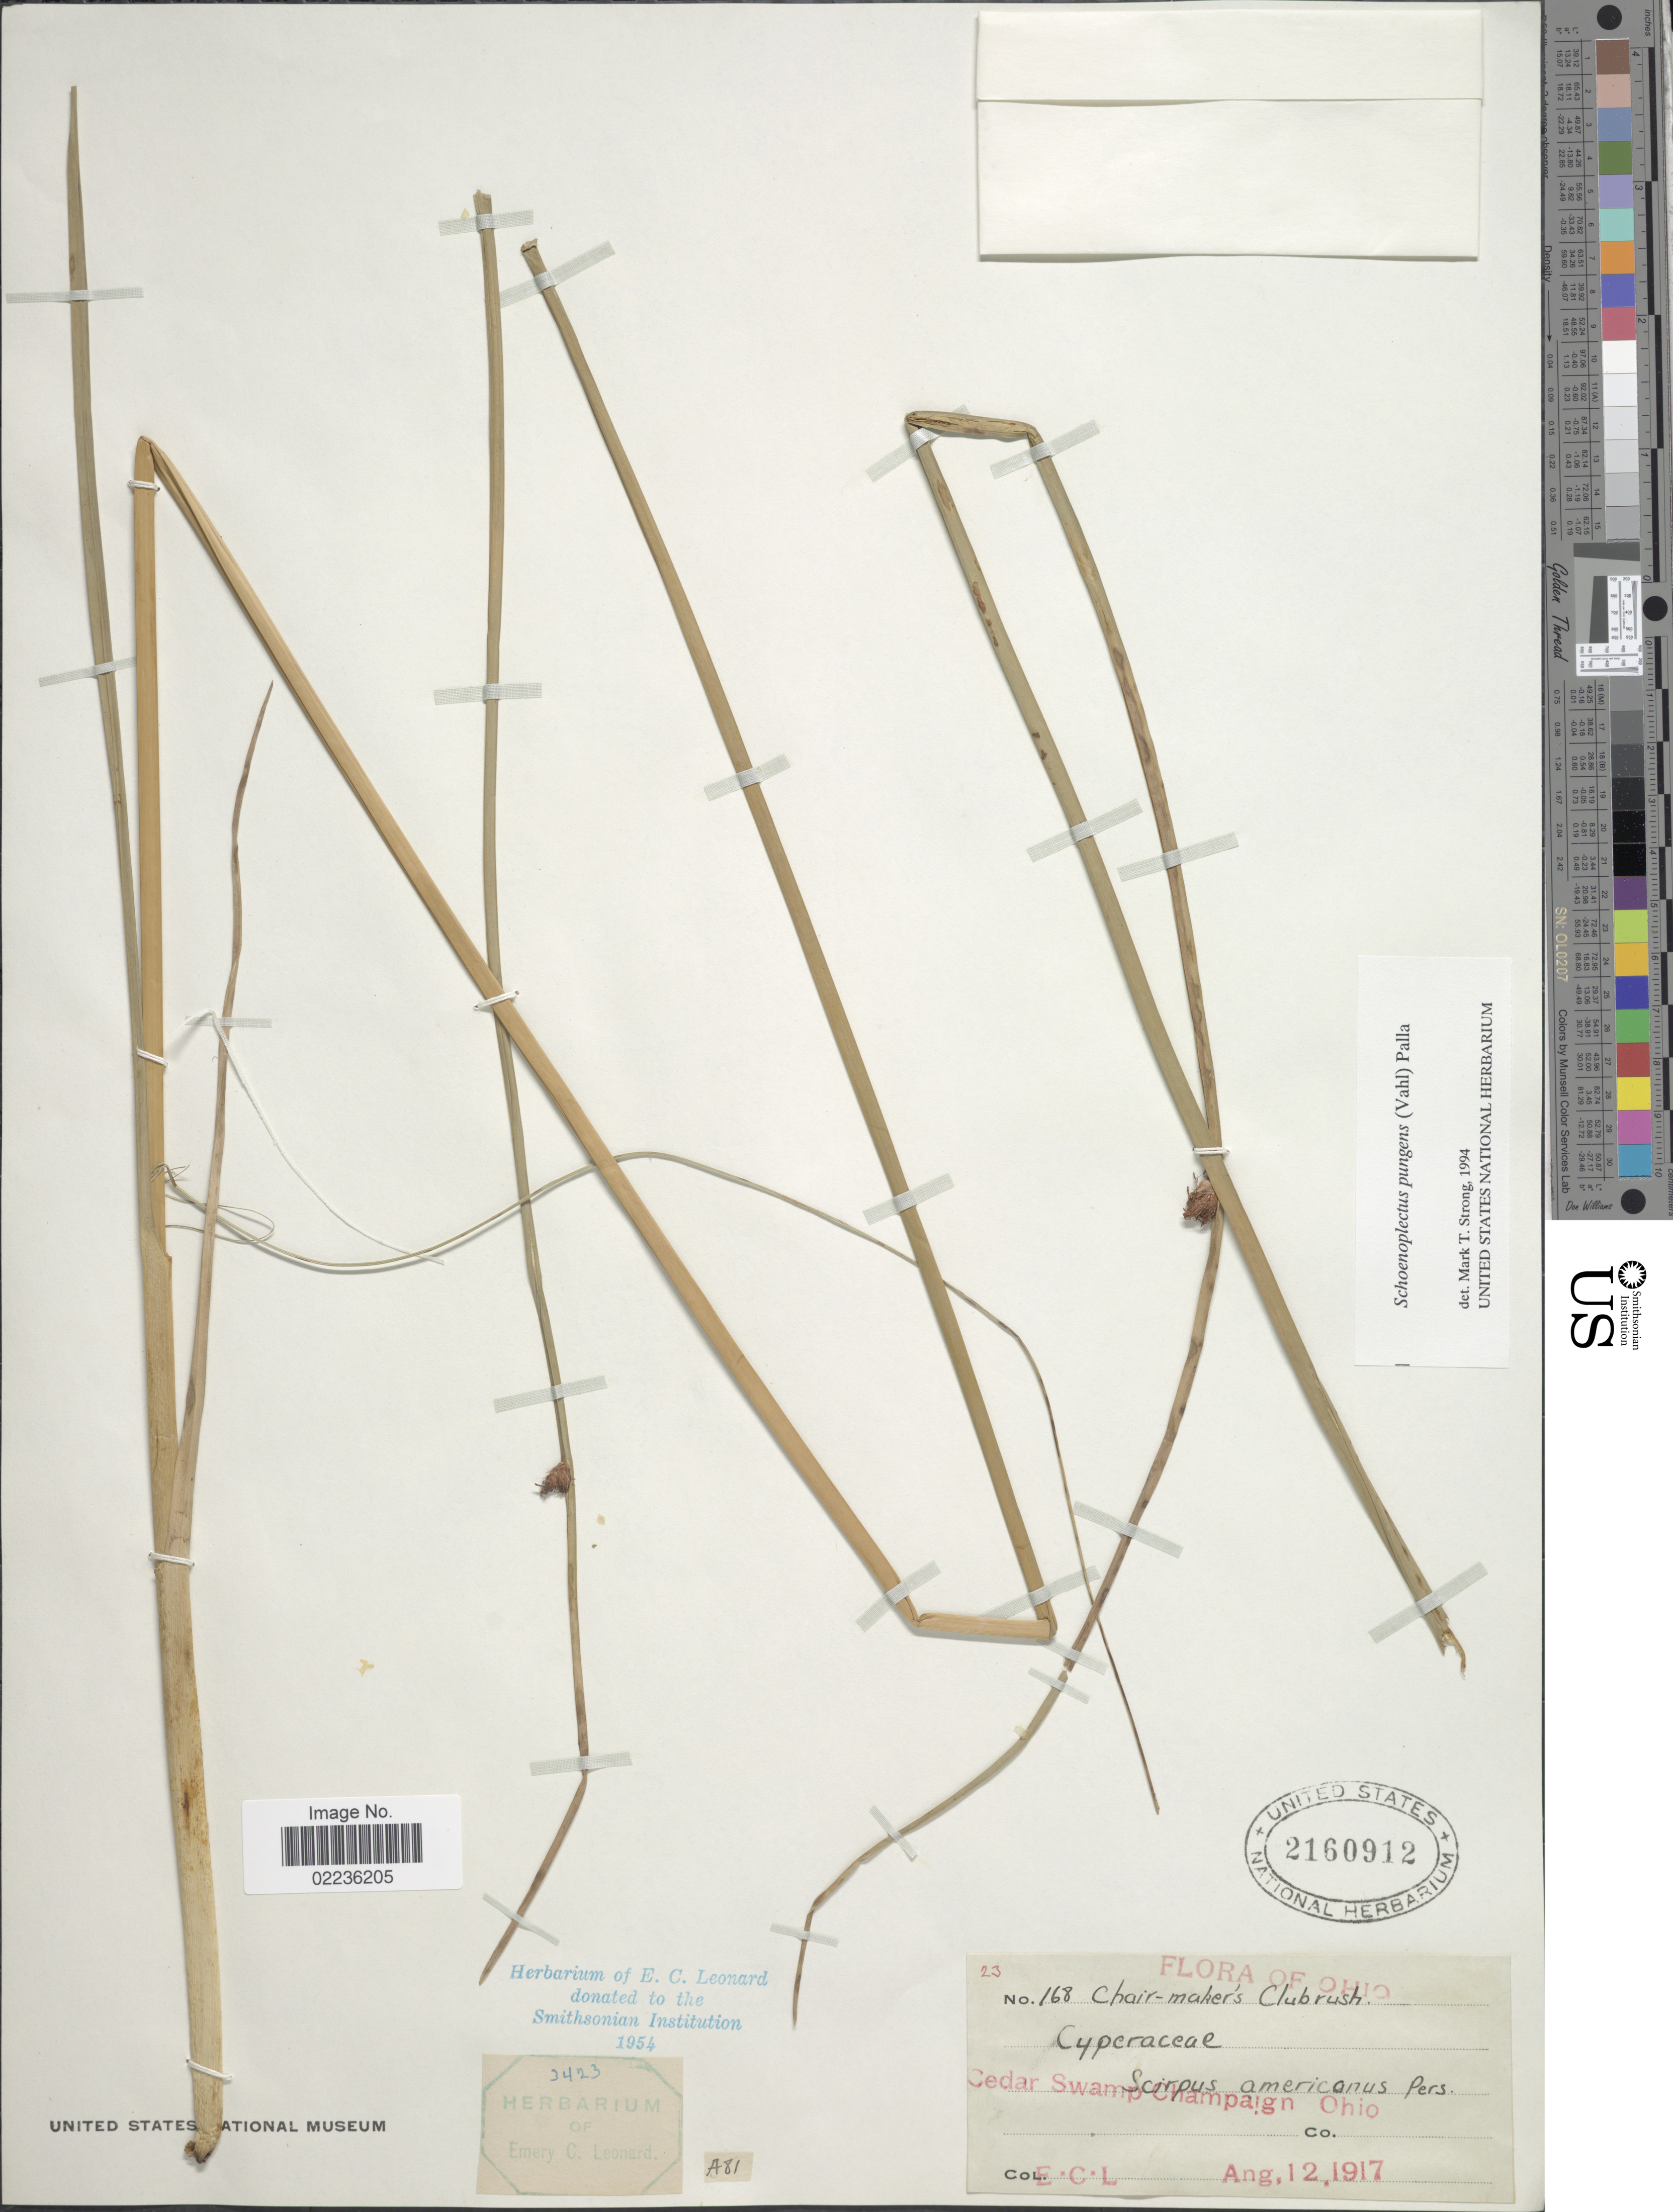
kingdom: Plantae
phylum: Tracheophyta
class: Liliopsida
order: Poales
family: Cyperaceae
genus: Schoenoplectus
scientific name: Schoenoplectus pungens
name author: (Vahl) Palla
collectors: E. C. Leonard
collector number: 23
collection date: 1917-08-12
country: United States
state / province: Ohio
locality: Cedar Swamp Champaign Ohio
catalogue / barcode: US 2160912